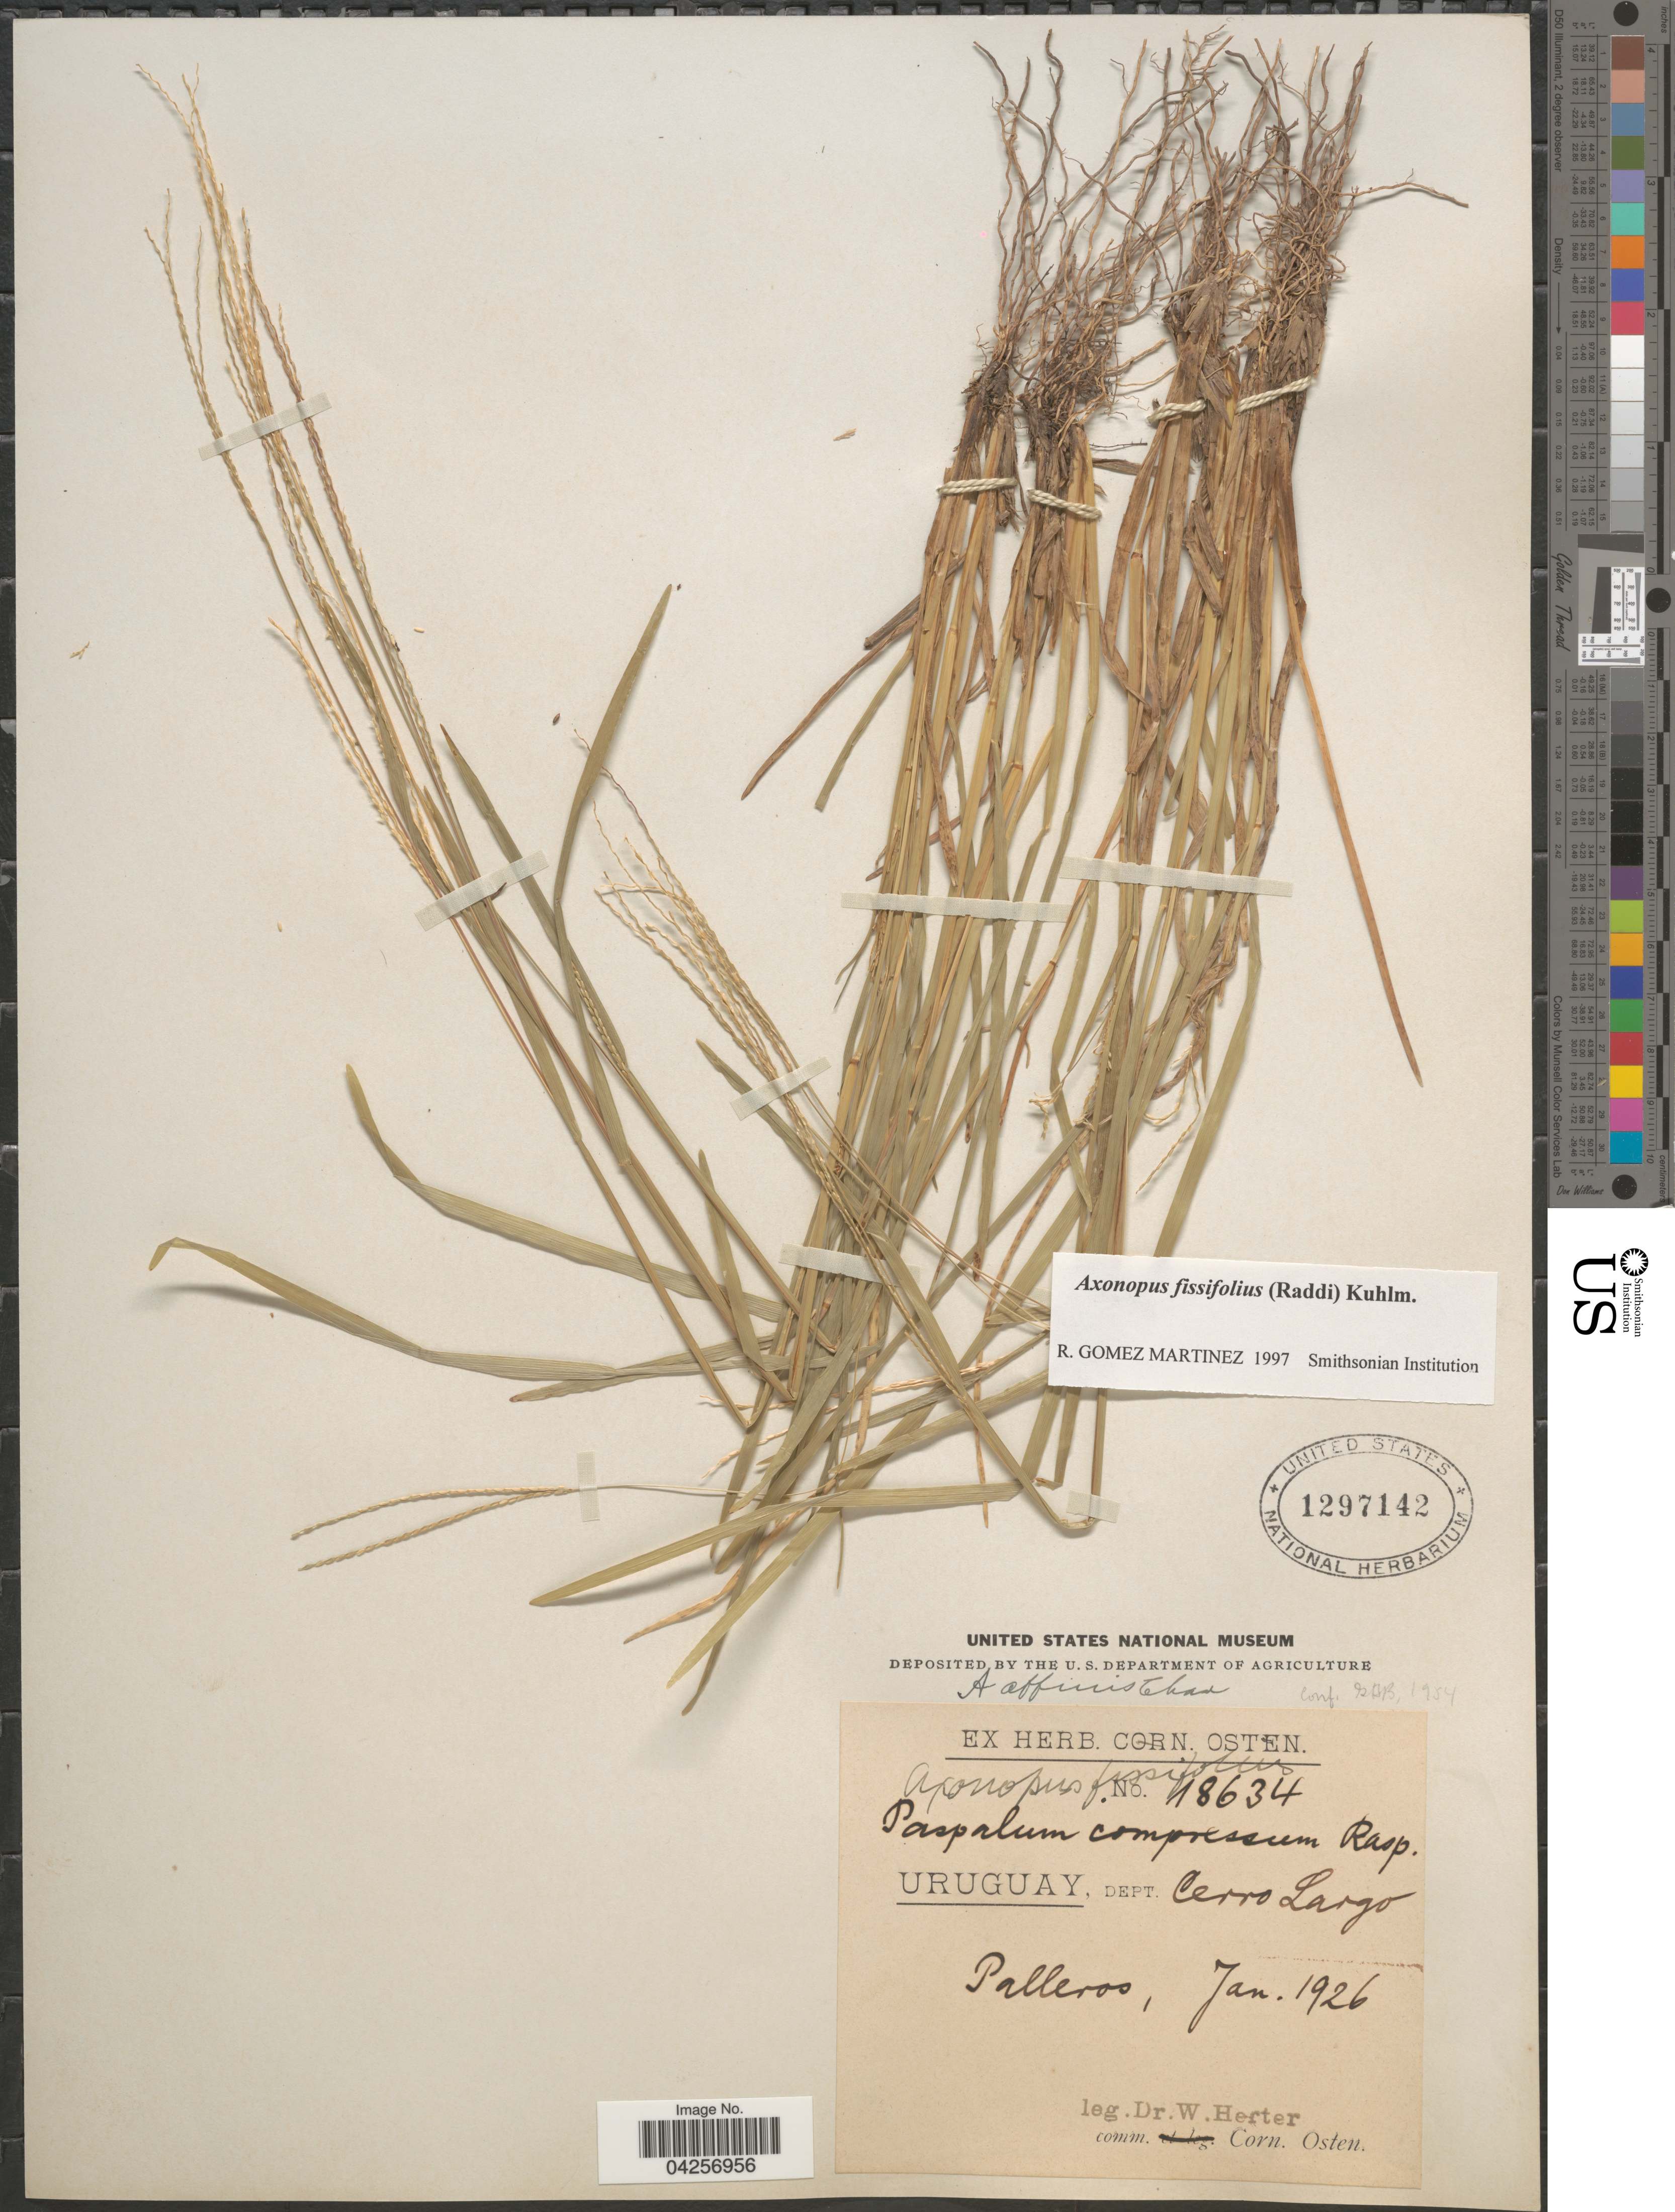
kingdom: Plantae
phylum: Tracheophyta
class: Liliopsida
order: Poales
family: Poaceae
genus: Axonopus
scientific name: Axonopus fissifolius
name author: (Raddi) Kuhlm.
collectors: W. G. Herter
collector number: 18634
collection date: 1926-01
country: Uruguay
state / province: Cerro Largo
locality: Dept. Cerro Largo. Palleros.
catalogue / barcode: US 1297142